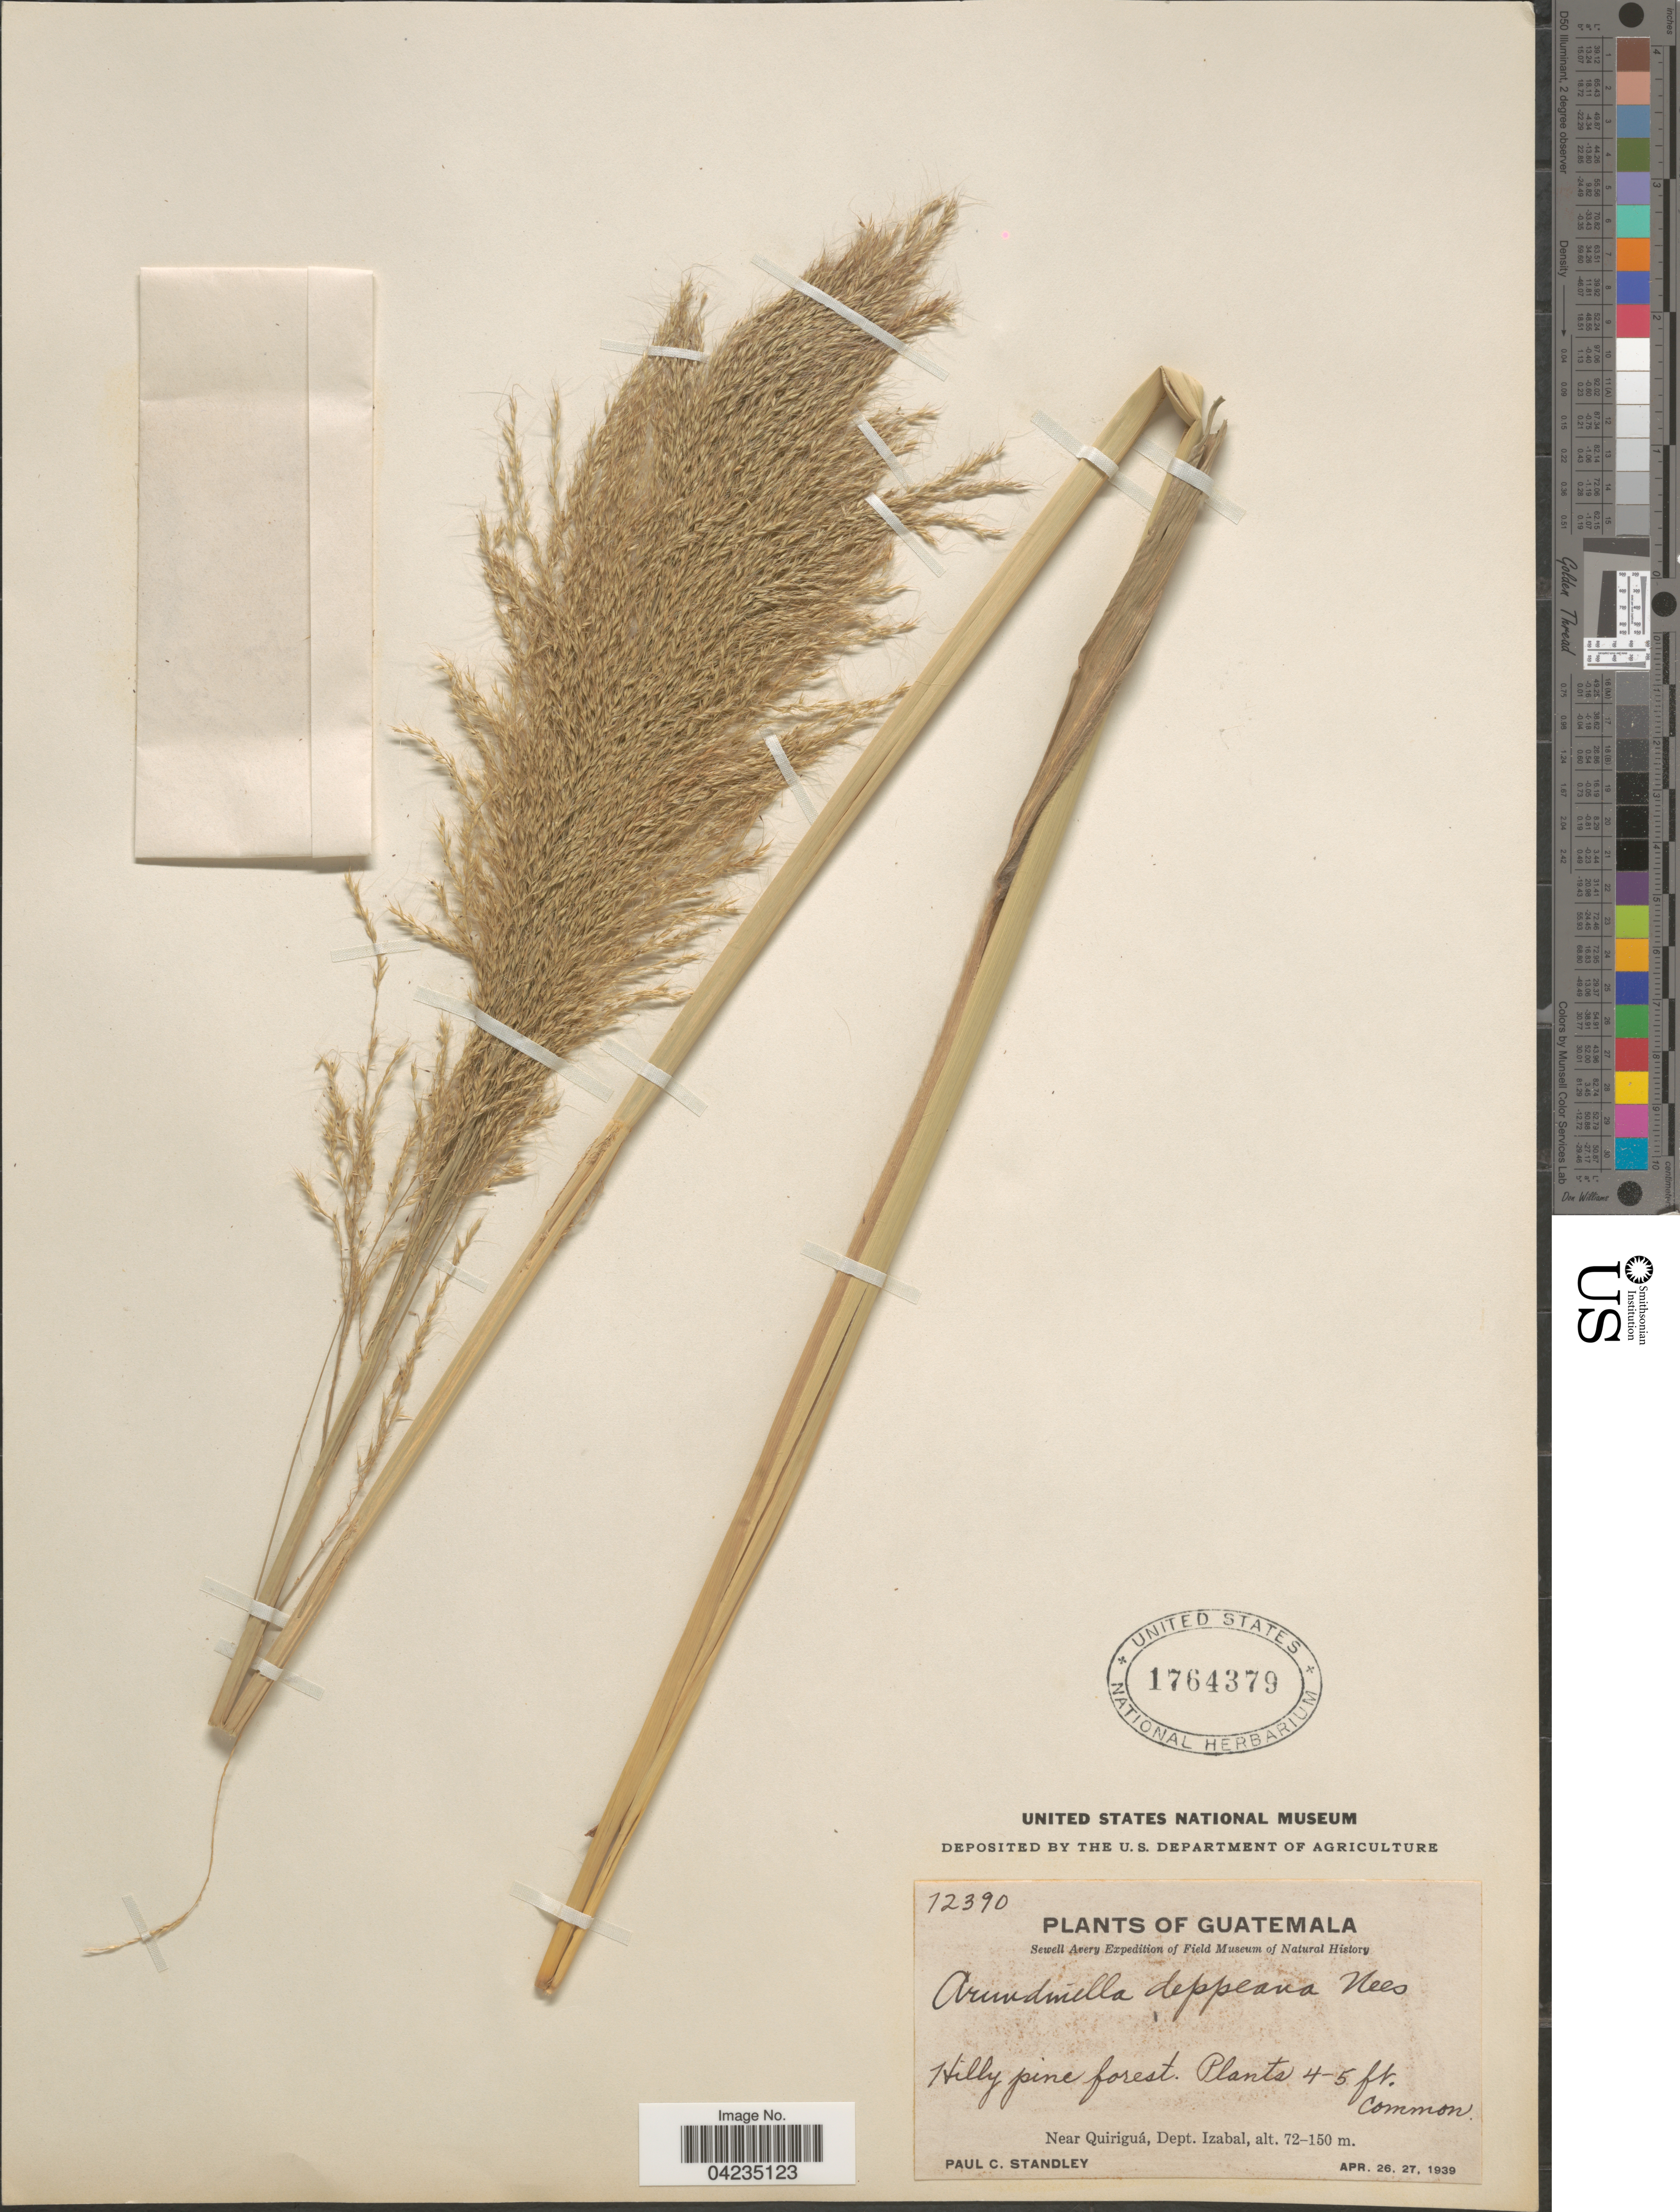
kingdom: Plantae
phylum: Tracheophyta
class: Liliopsida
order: Poales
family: Poaceae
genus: Arundinella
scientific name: Arundinella deppeana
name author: Nees ex Steud.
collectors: P. C. Standley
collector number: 12390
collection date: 1939-04-26/1939-04-27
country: Guatemala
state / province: Izabal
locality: Sewell Avery Expedition. Near Quiriguá, Dept. Izabal.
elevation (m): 72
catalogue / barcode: US 1764379